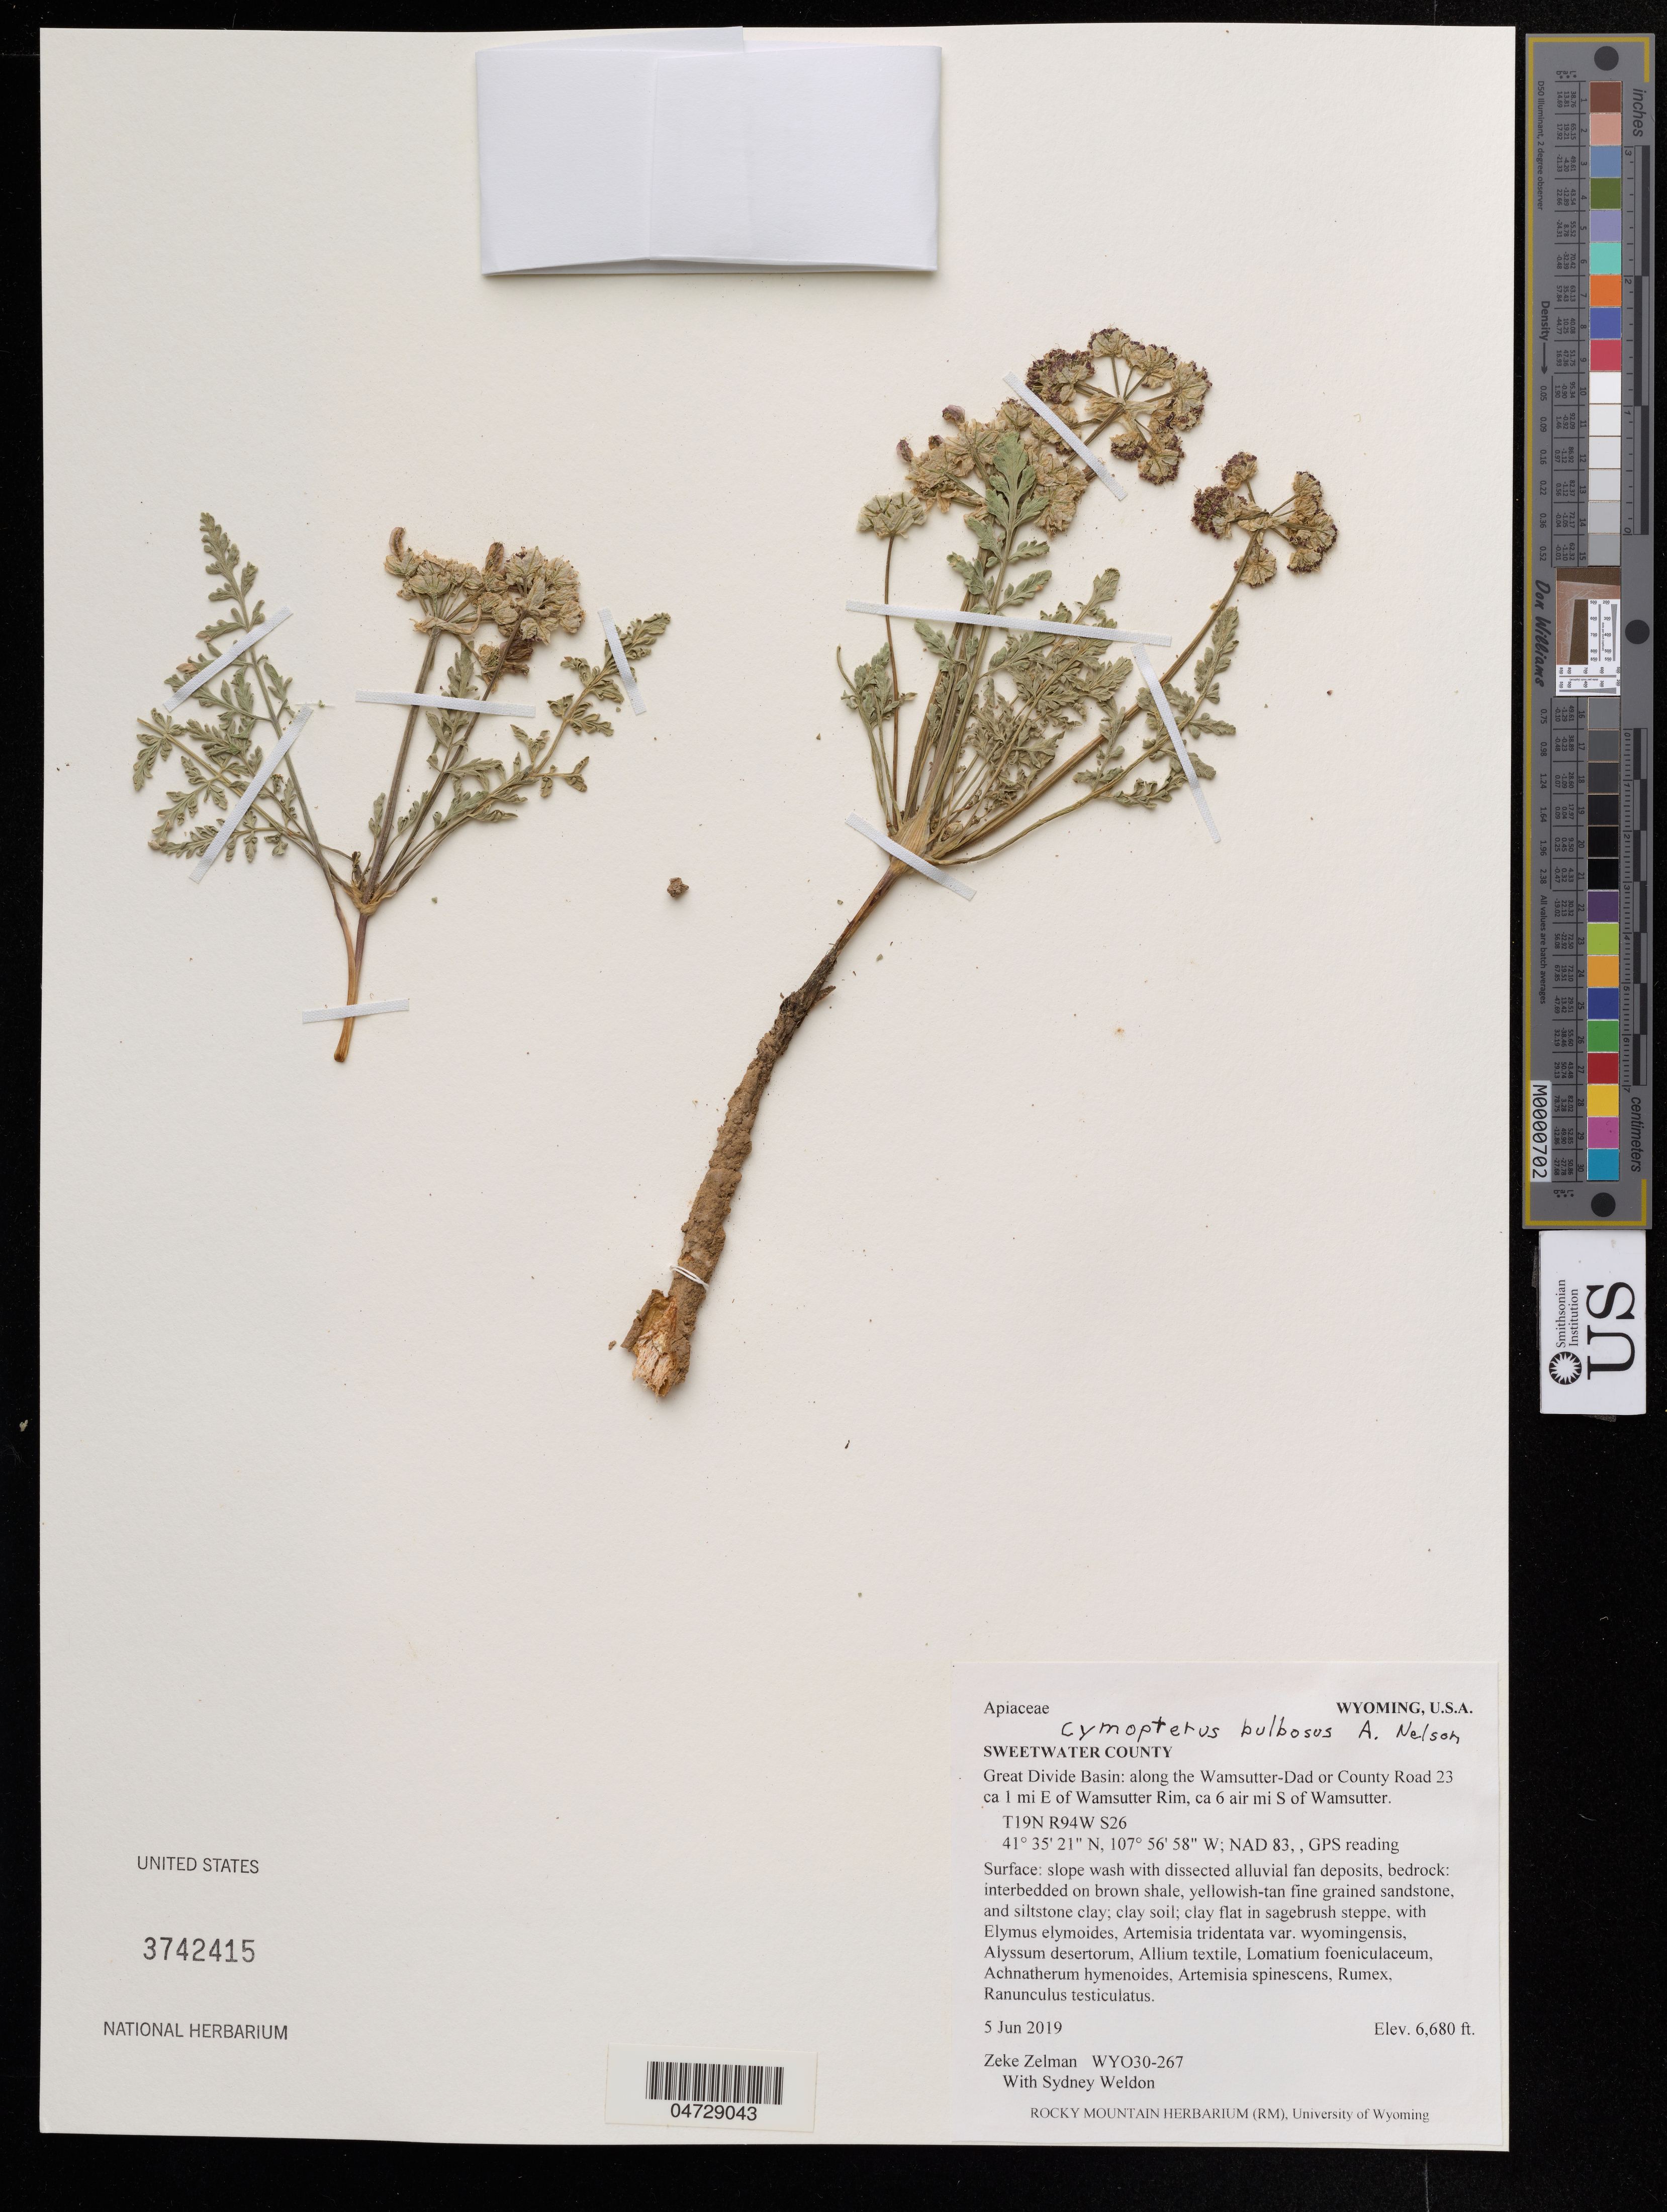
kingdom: Plantae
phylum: Tracheophyta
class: Magnoliopsida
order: Apiales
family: Apiaceae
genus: Cymopterus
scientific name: Cymopterus bulbosus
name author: A. Nelson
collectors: Z. Zelman & S. Weldon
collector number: WYO030-267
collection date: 2019-06-05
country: United States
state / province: Wyoming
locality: Sweetwater County. Great Divide Basin: along the Wamsutter-Dad or County Road 23 ca 1 mi E of Wamsutter Rim, ca 6 air mi S of Wamsutter. T19N R94W S26.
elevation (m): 2036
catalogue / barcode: US 3742415